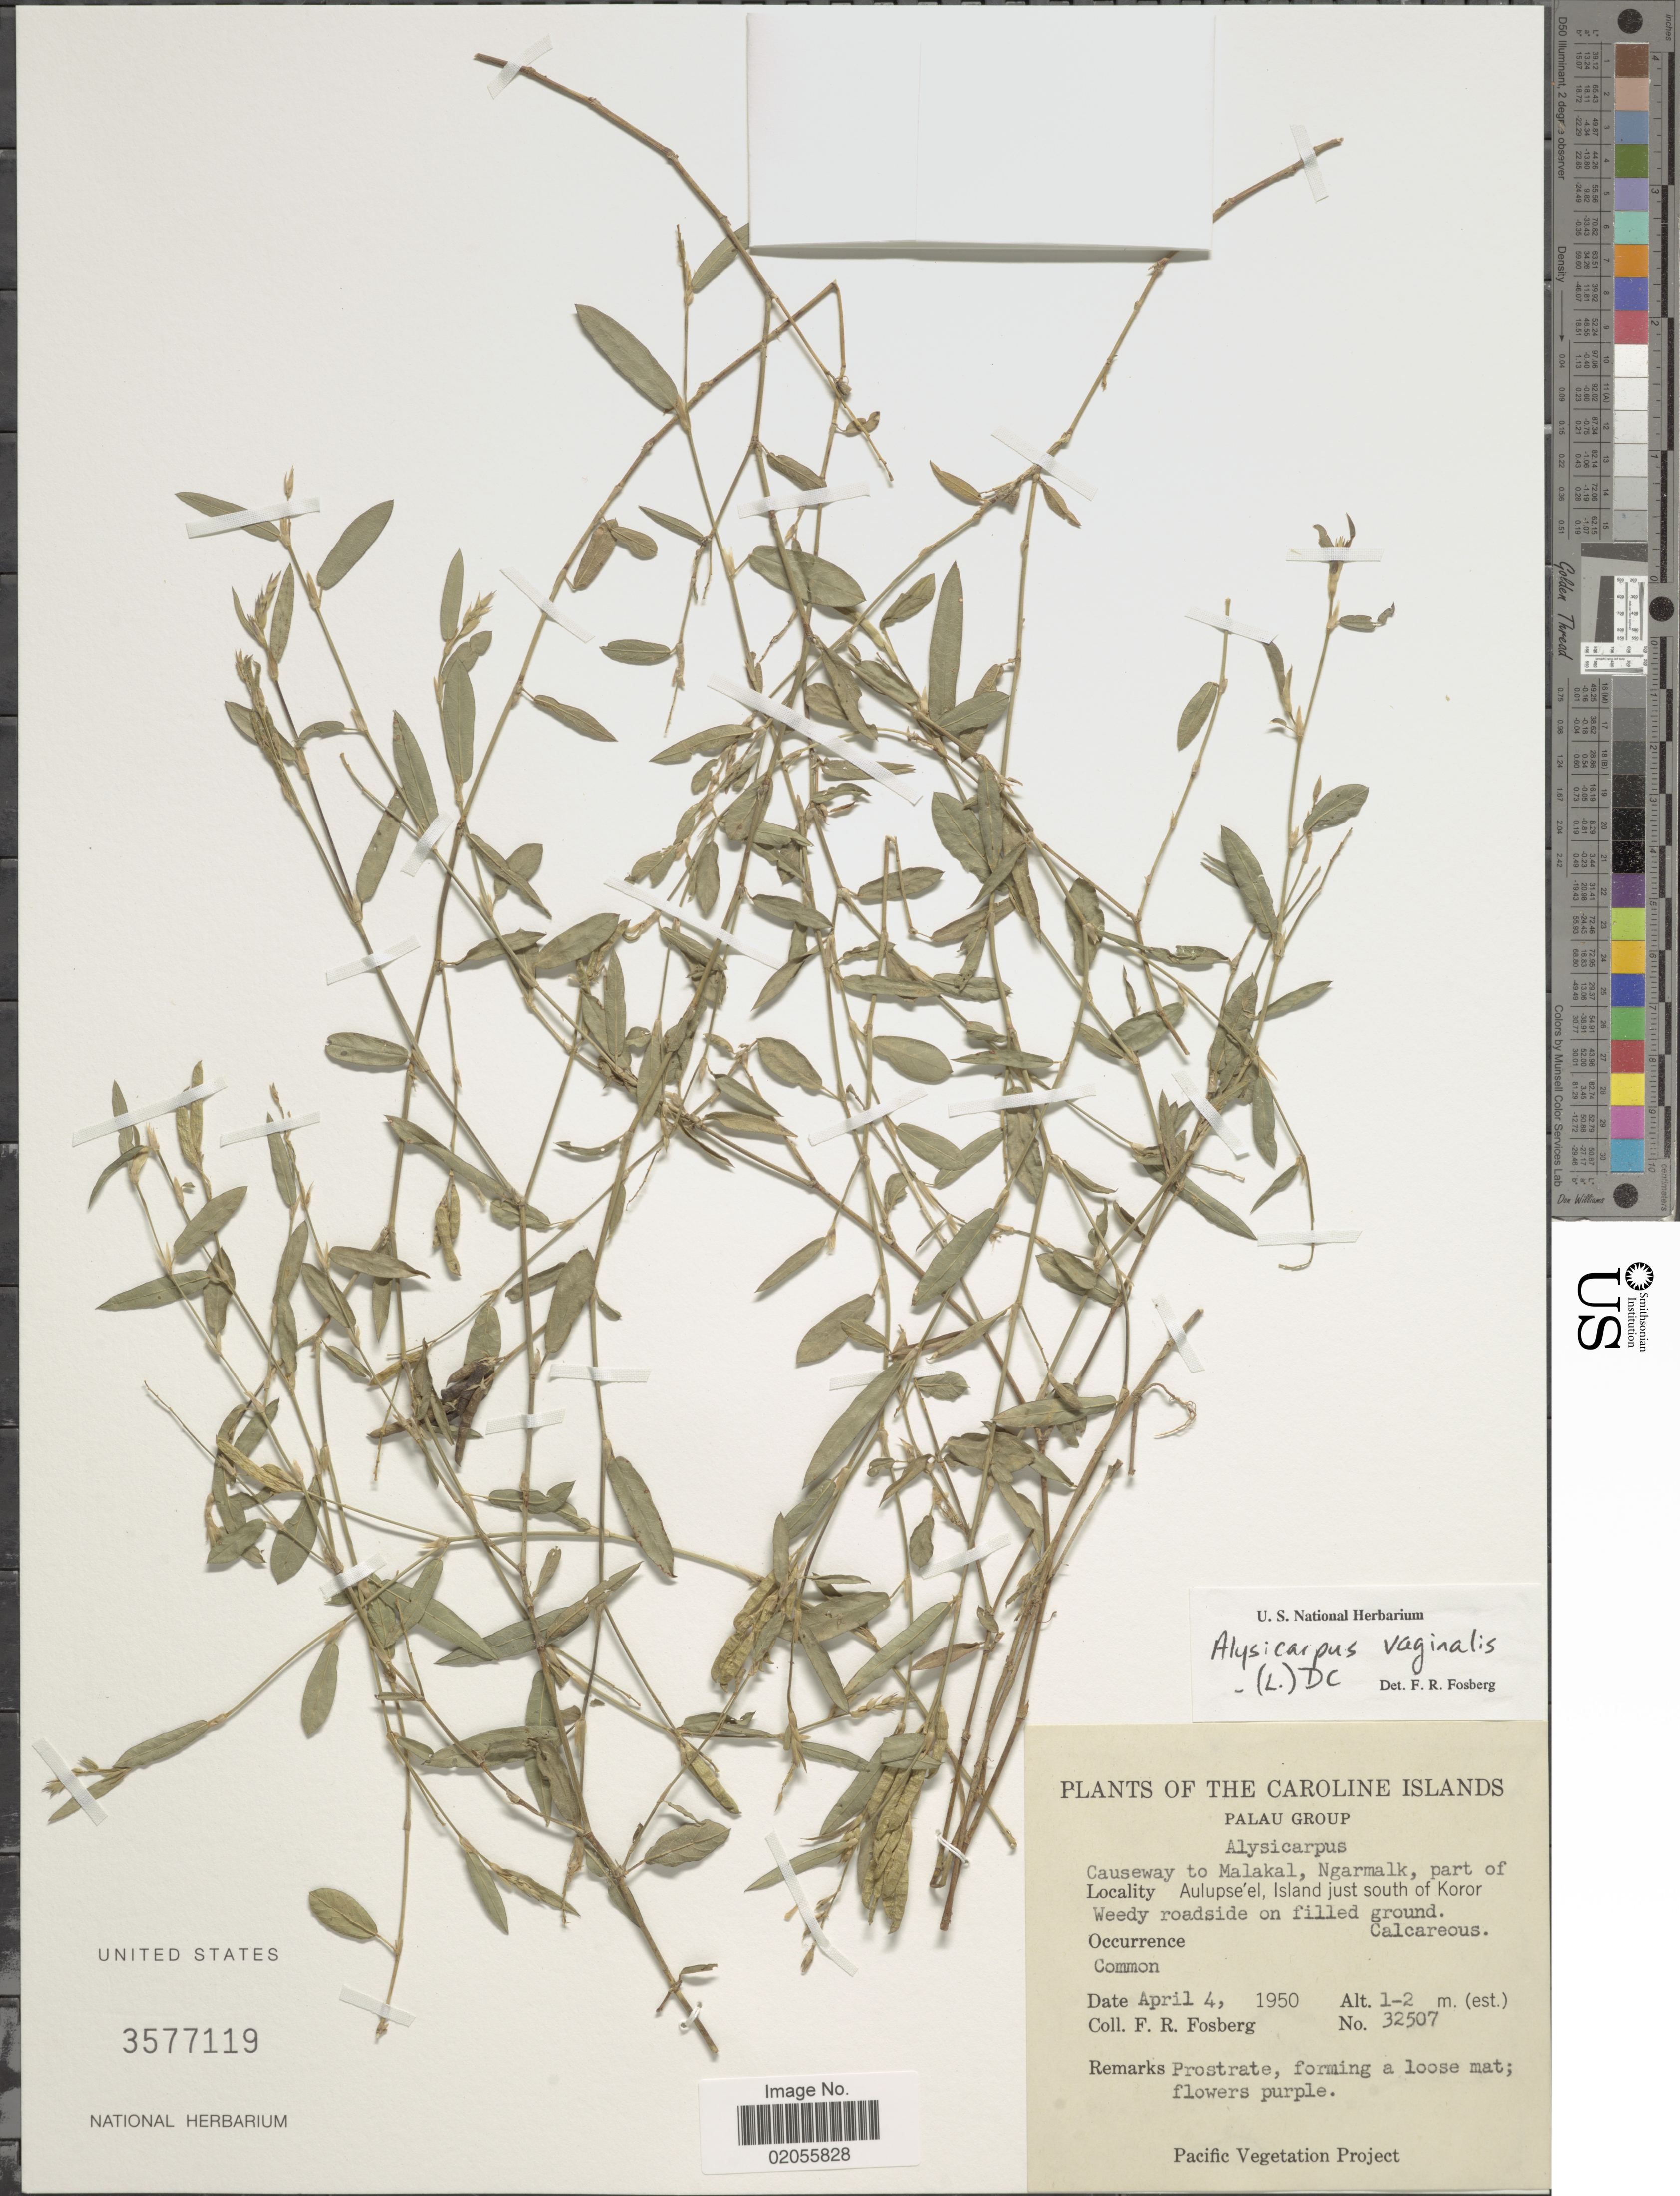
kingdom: Plantae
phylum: Tracheophyta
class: Magnoliopsida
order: Fabales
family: Fabaceae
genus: Alysicarpus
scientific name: Alysicarpus vaginalis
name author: (L.) DC.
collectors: F. R. Fosberg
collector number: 32507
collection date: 1950-04-04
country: Palau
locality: Palau Group, Causeway to Malakal, Ngarmalk, part of Aulupse'el, Island just south of Koror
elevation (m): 1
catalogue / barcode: US 3577119